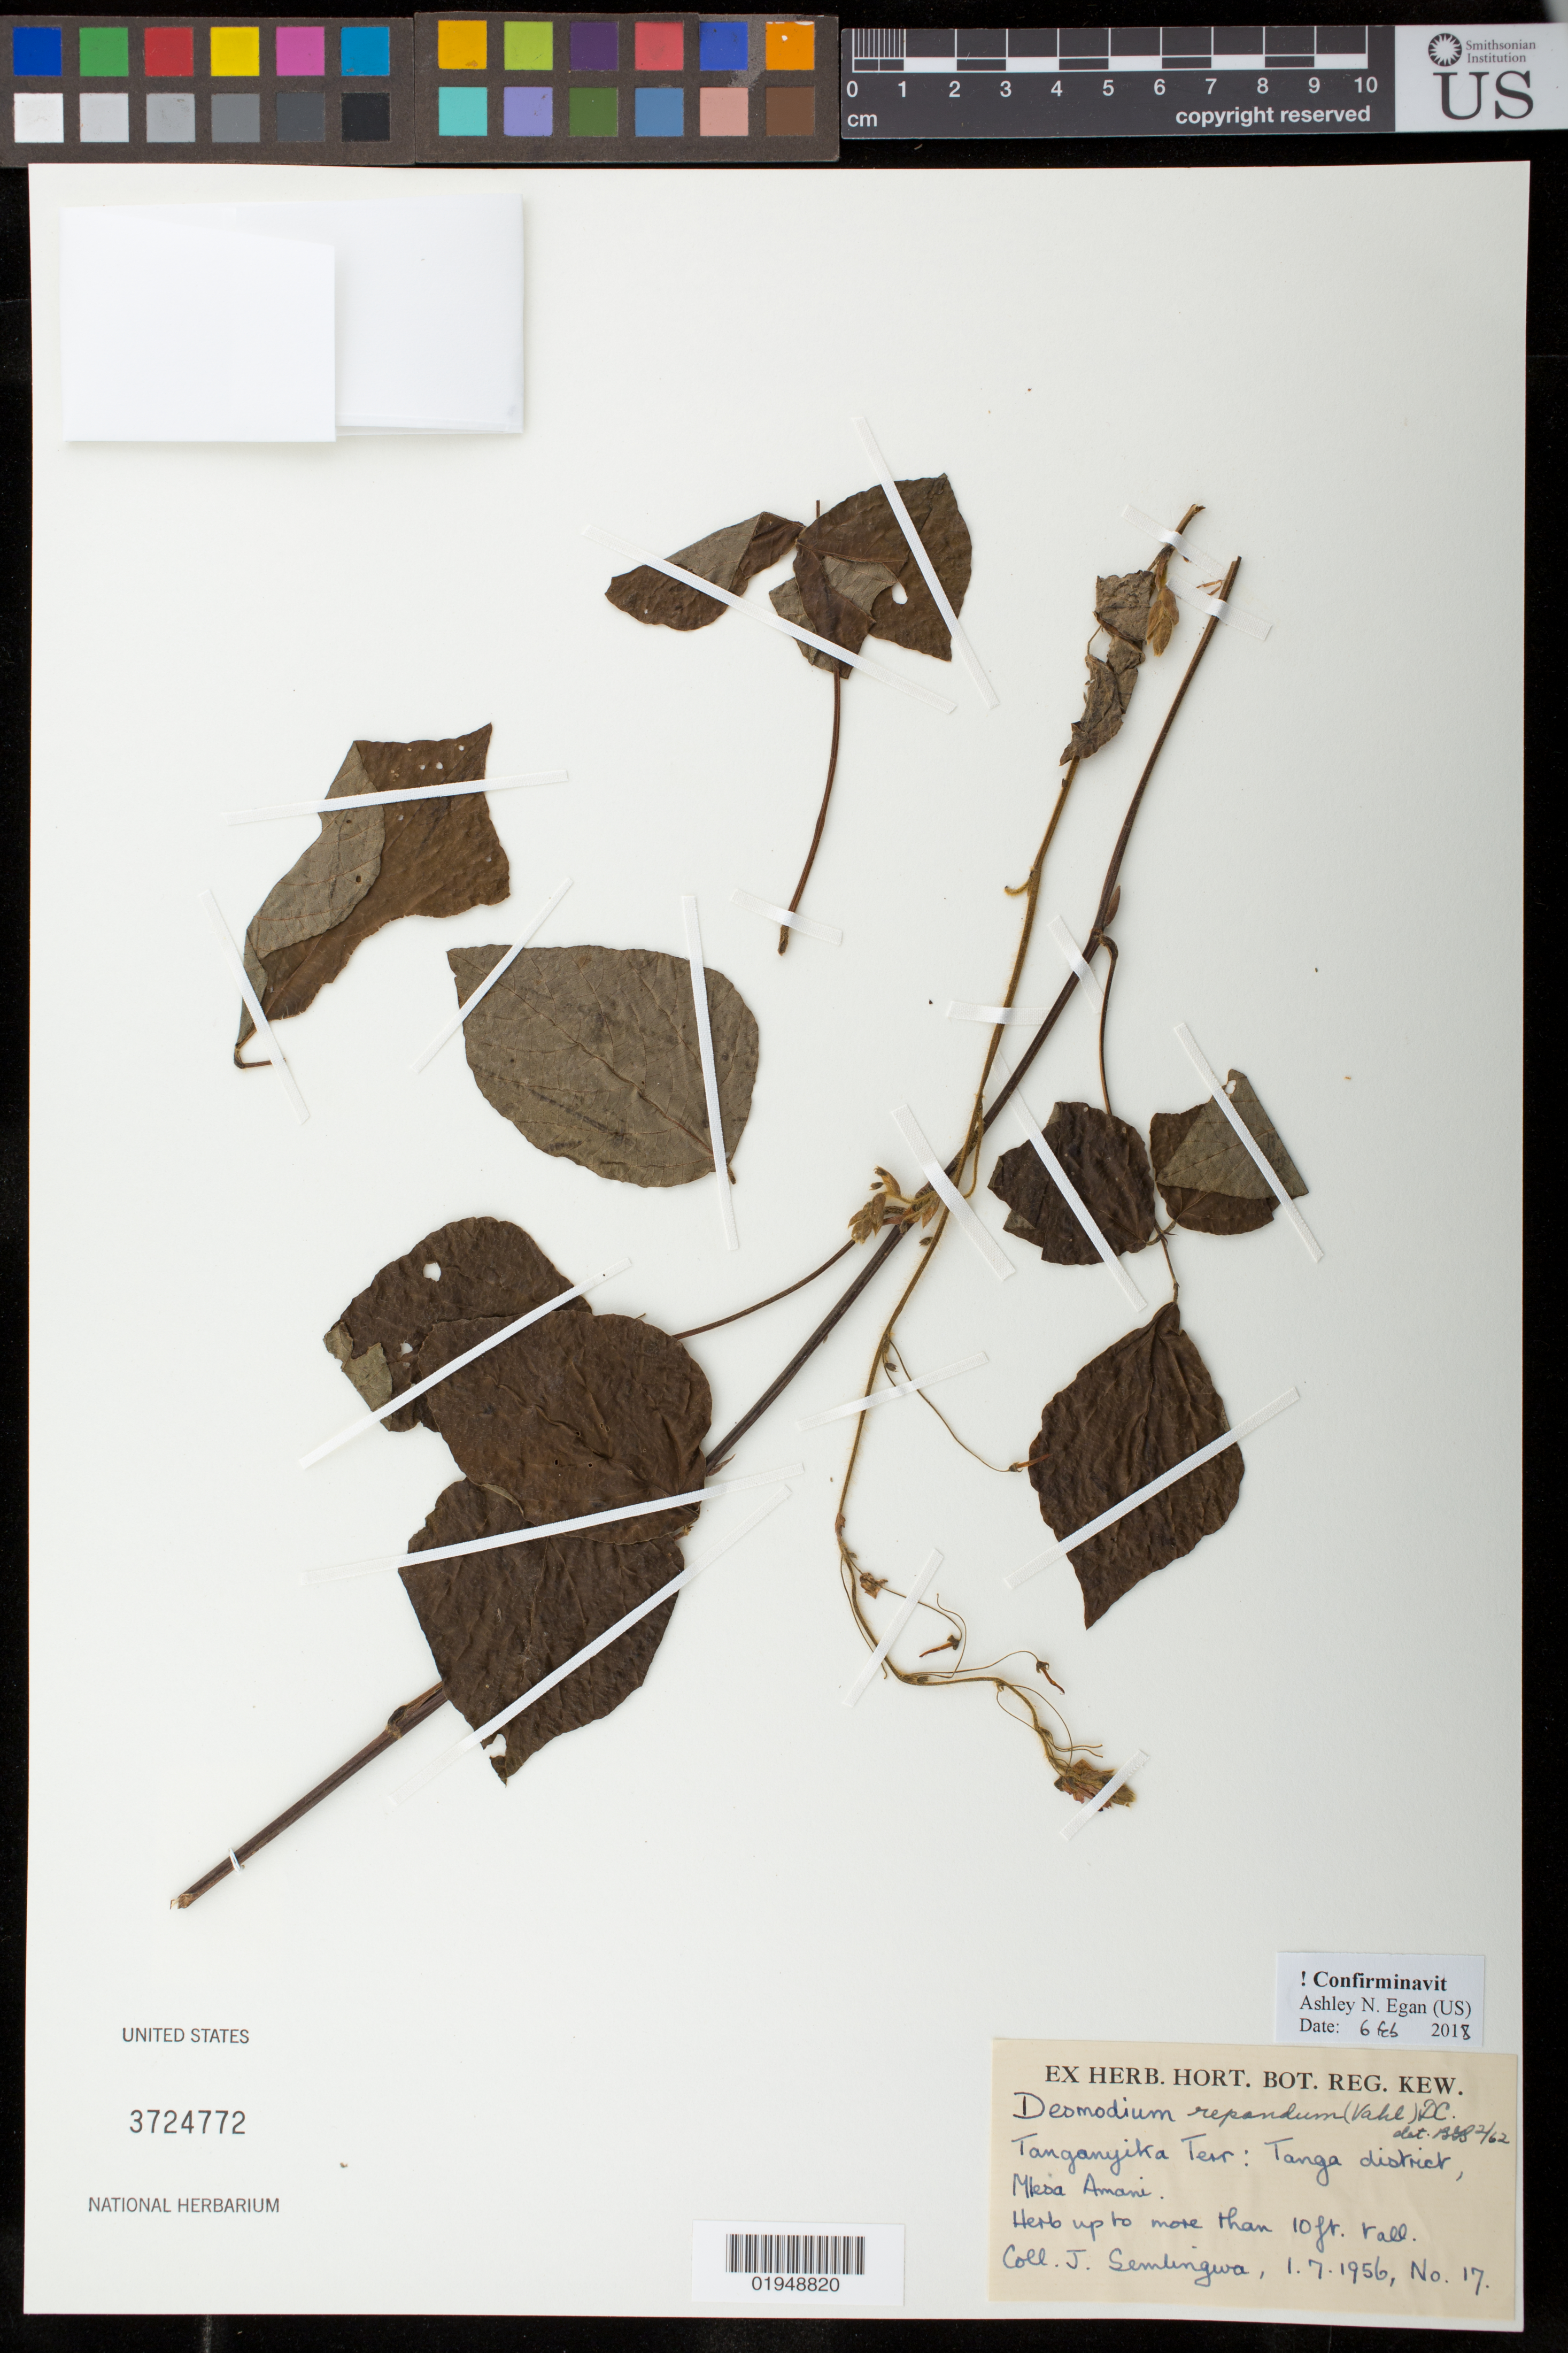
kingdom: Plantae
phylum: Tracheophyta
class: Magnoliopsida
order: Fabales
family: Fabaceae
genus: Hylodesmum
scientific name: Hylodesmum repandum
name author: (Vahl) H. Ohashi & R.R. Mill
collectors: J. Semlingwa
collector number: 17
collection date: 1956-07-01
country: Tanzania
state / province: Tanga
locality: Tanga district, Mleba Amani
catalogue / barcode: US 3724772